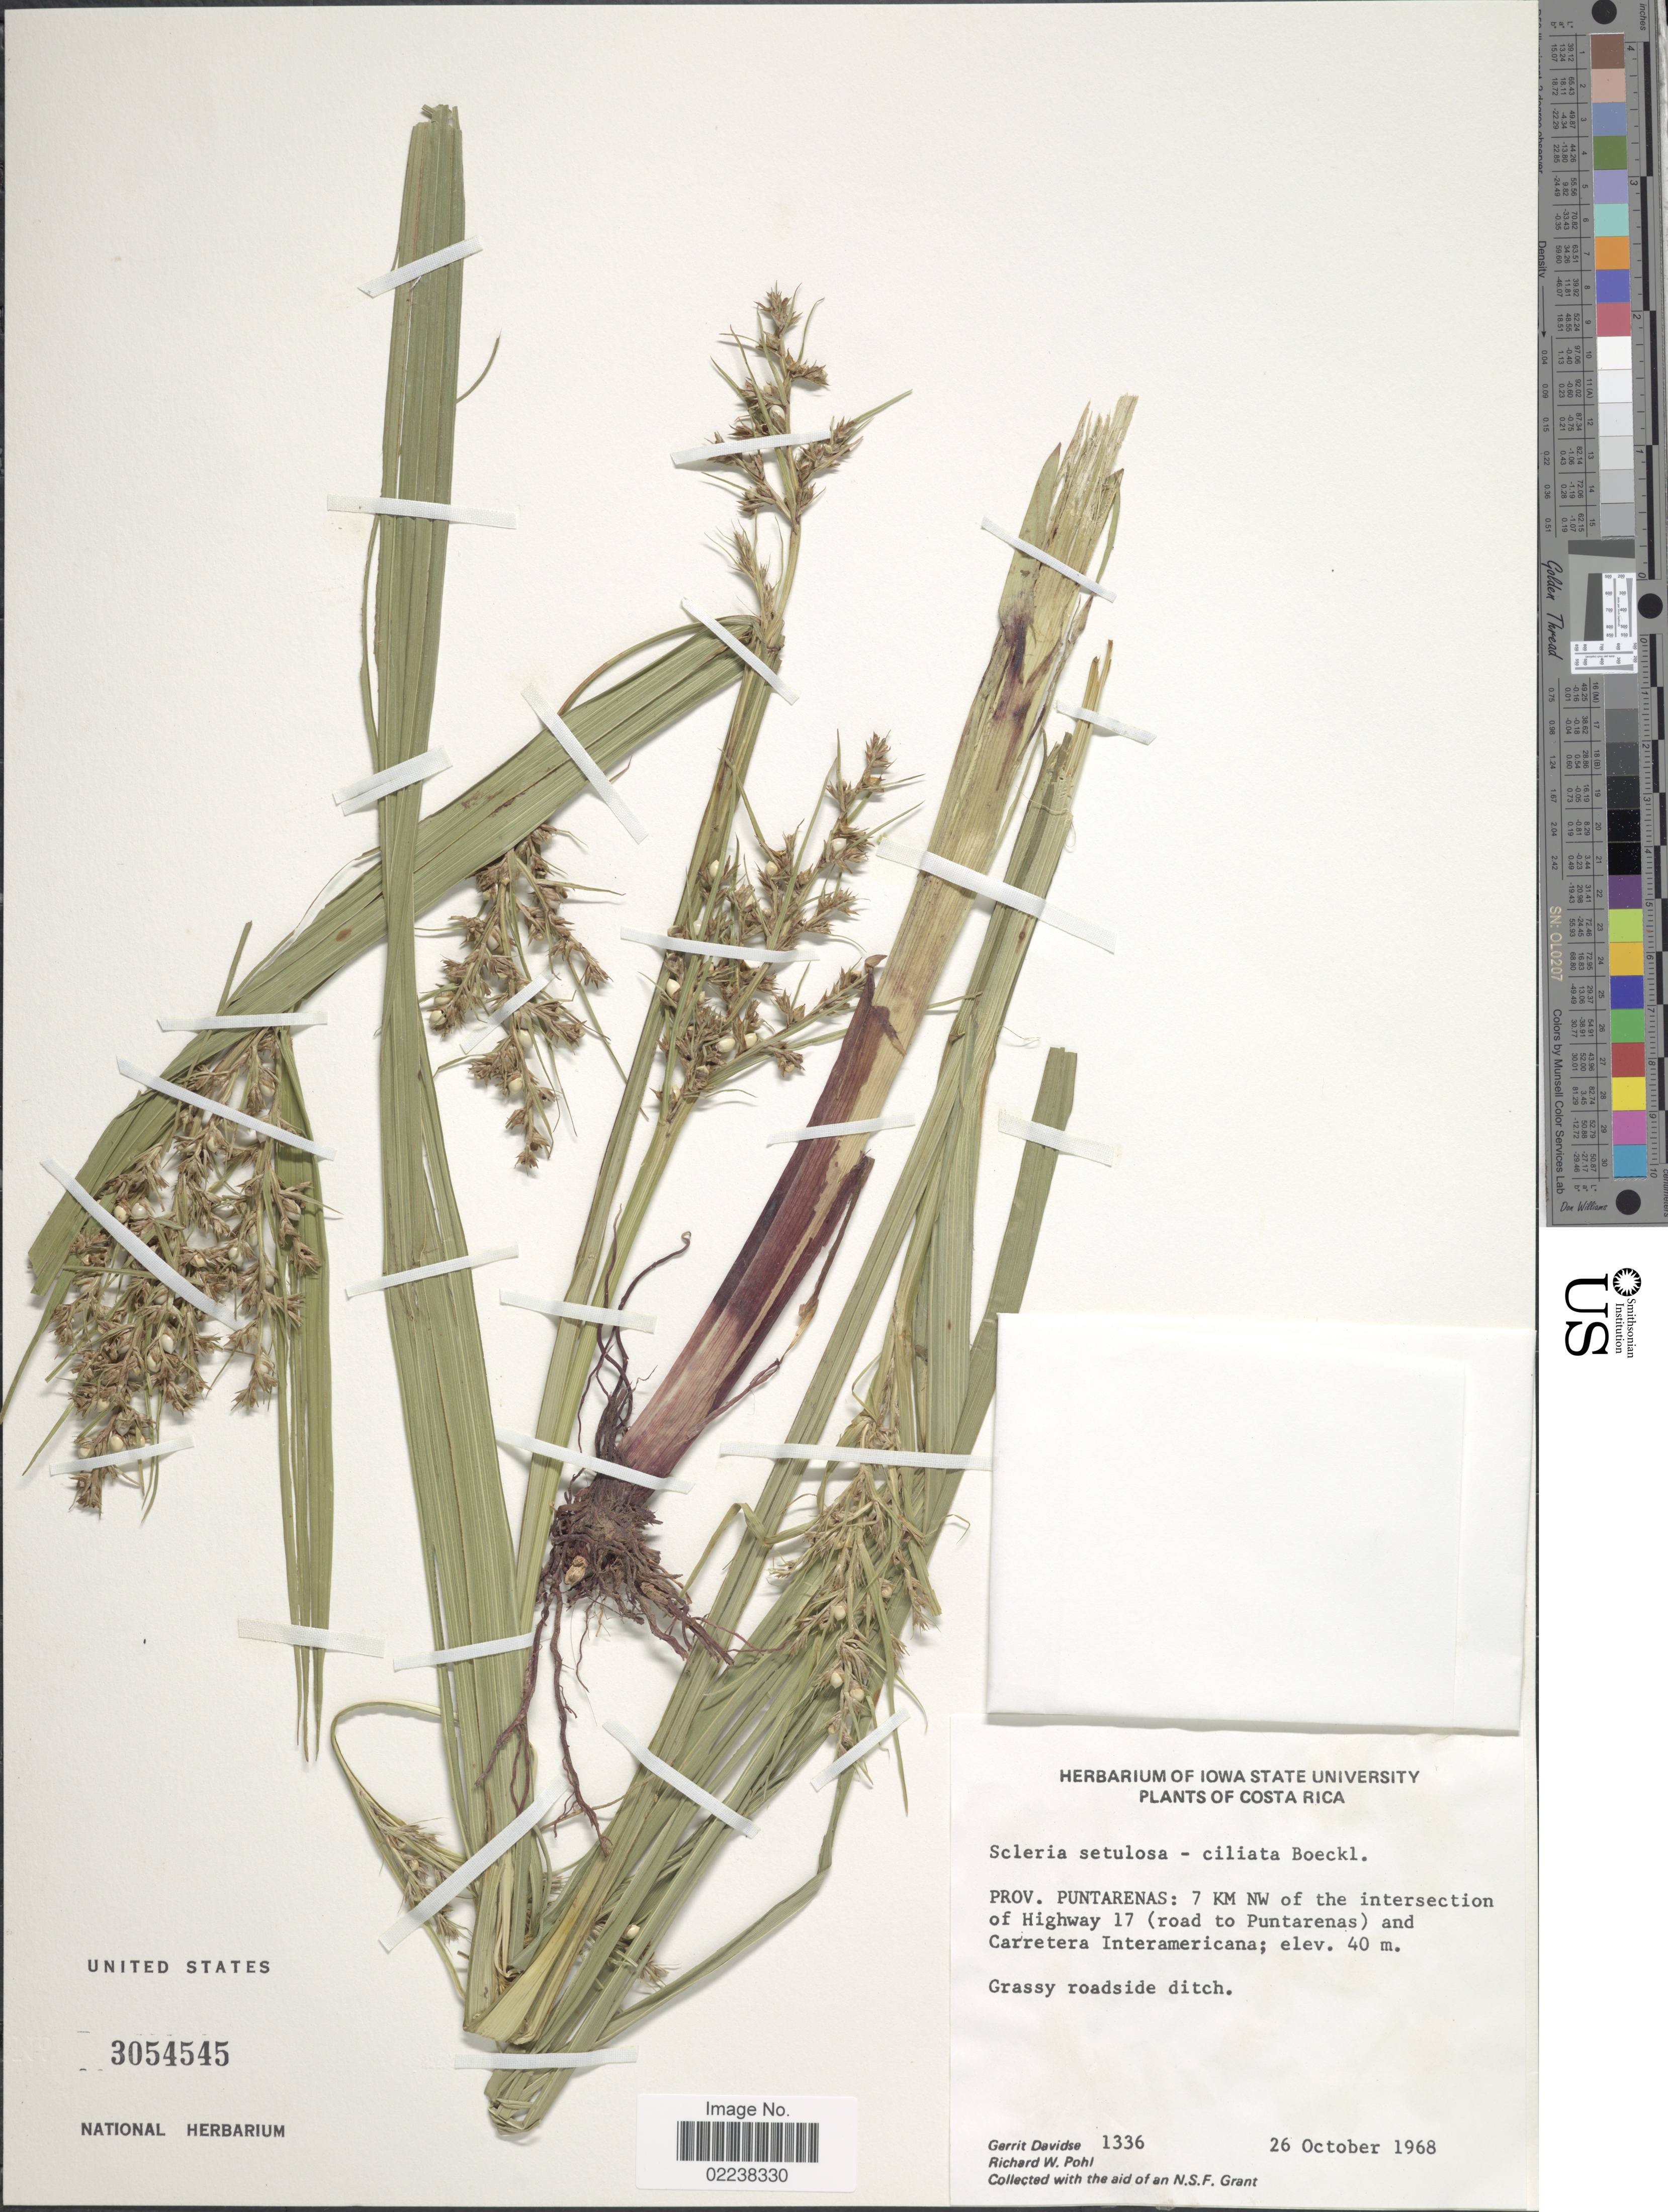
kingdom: Plantae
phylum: Tracheophyta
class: Liliopsida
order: Poales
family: Cyperaceae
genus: Scleria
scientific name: Scleria setulosociliata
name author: Boeckeler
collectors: G. Davidse & R. W. Pohl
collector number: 1336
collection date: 1968-10-26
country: Costa Rica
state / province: Puntarenas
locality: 7 KM NW of the intersection of Highway 17 (road to Puntarenas) and Carretera Interamericana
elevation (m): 40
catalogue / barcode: US 3054545